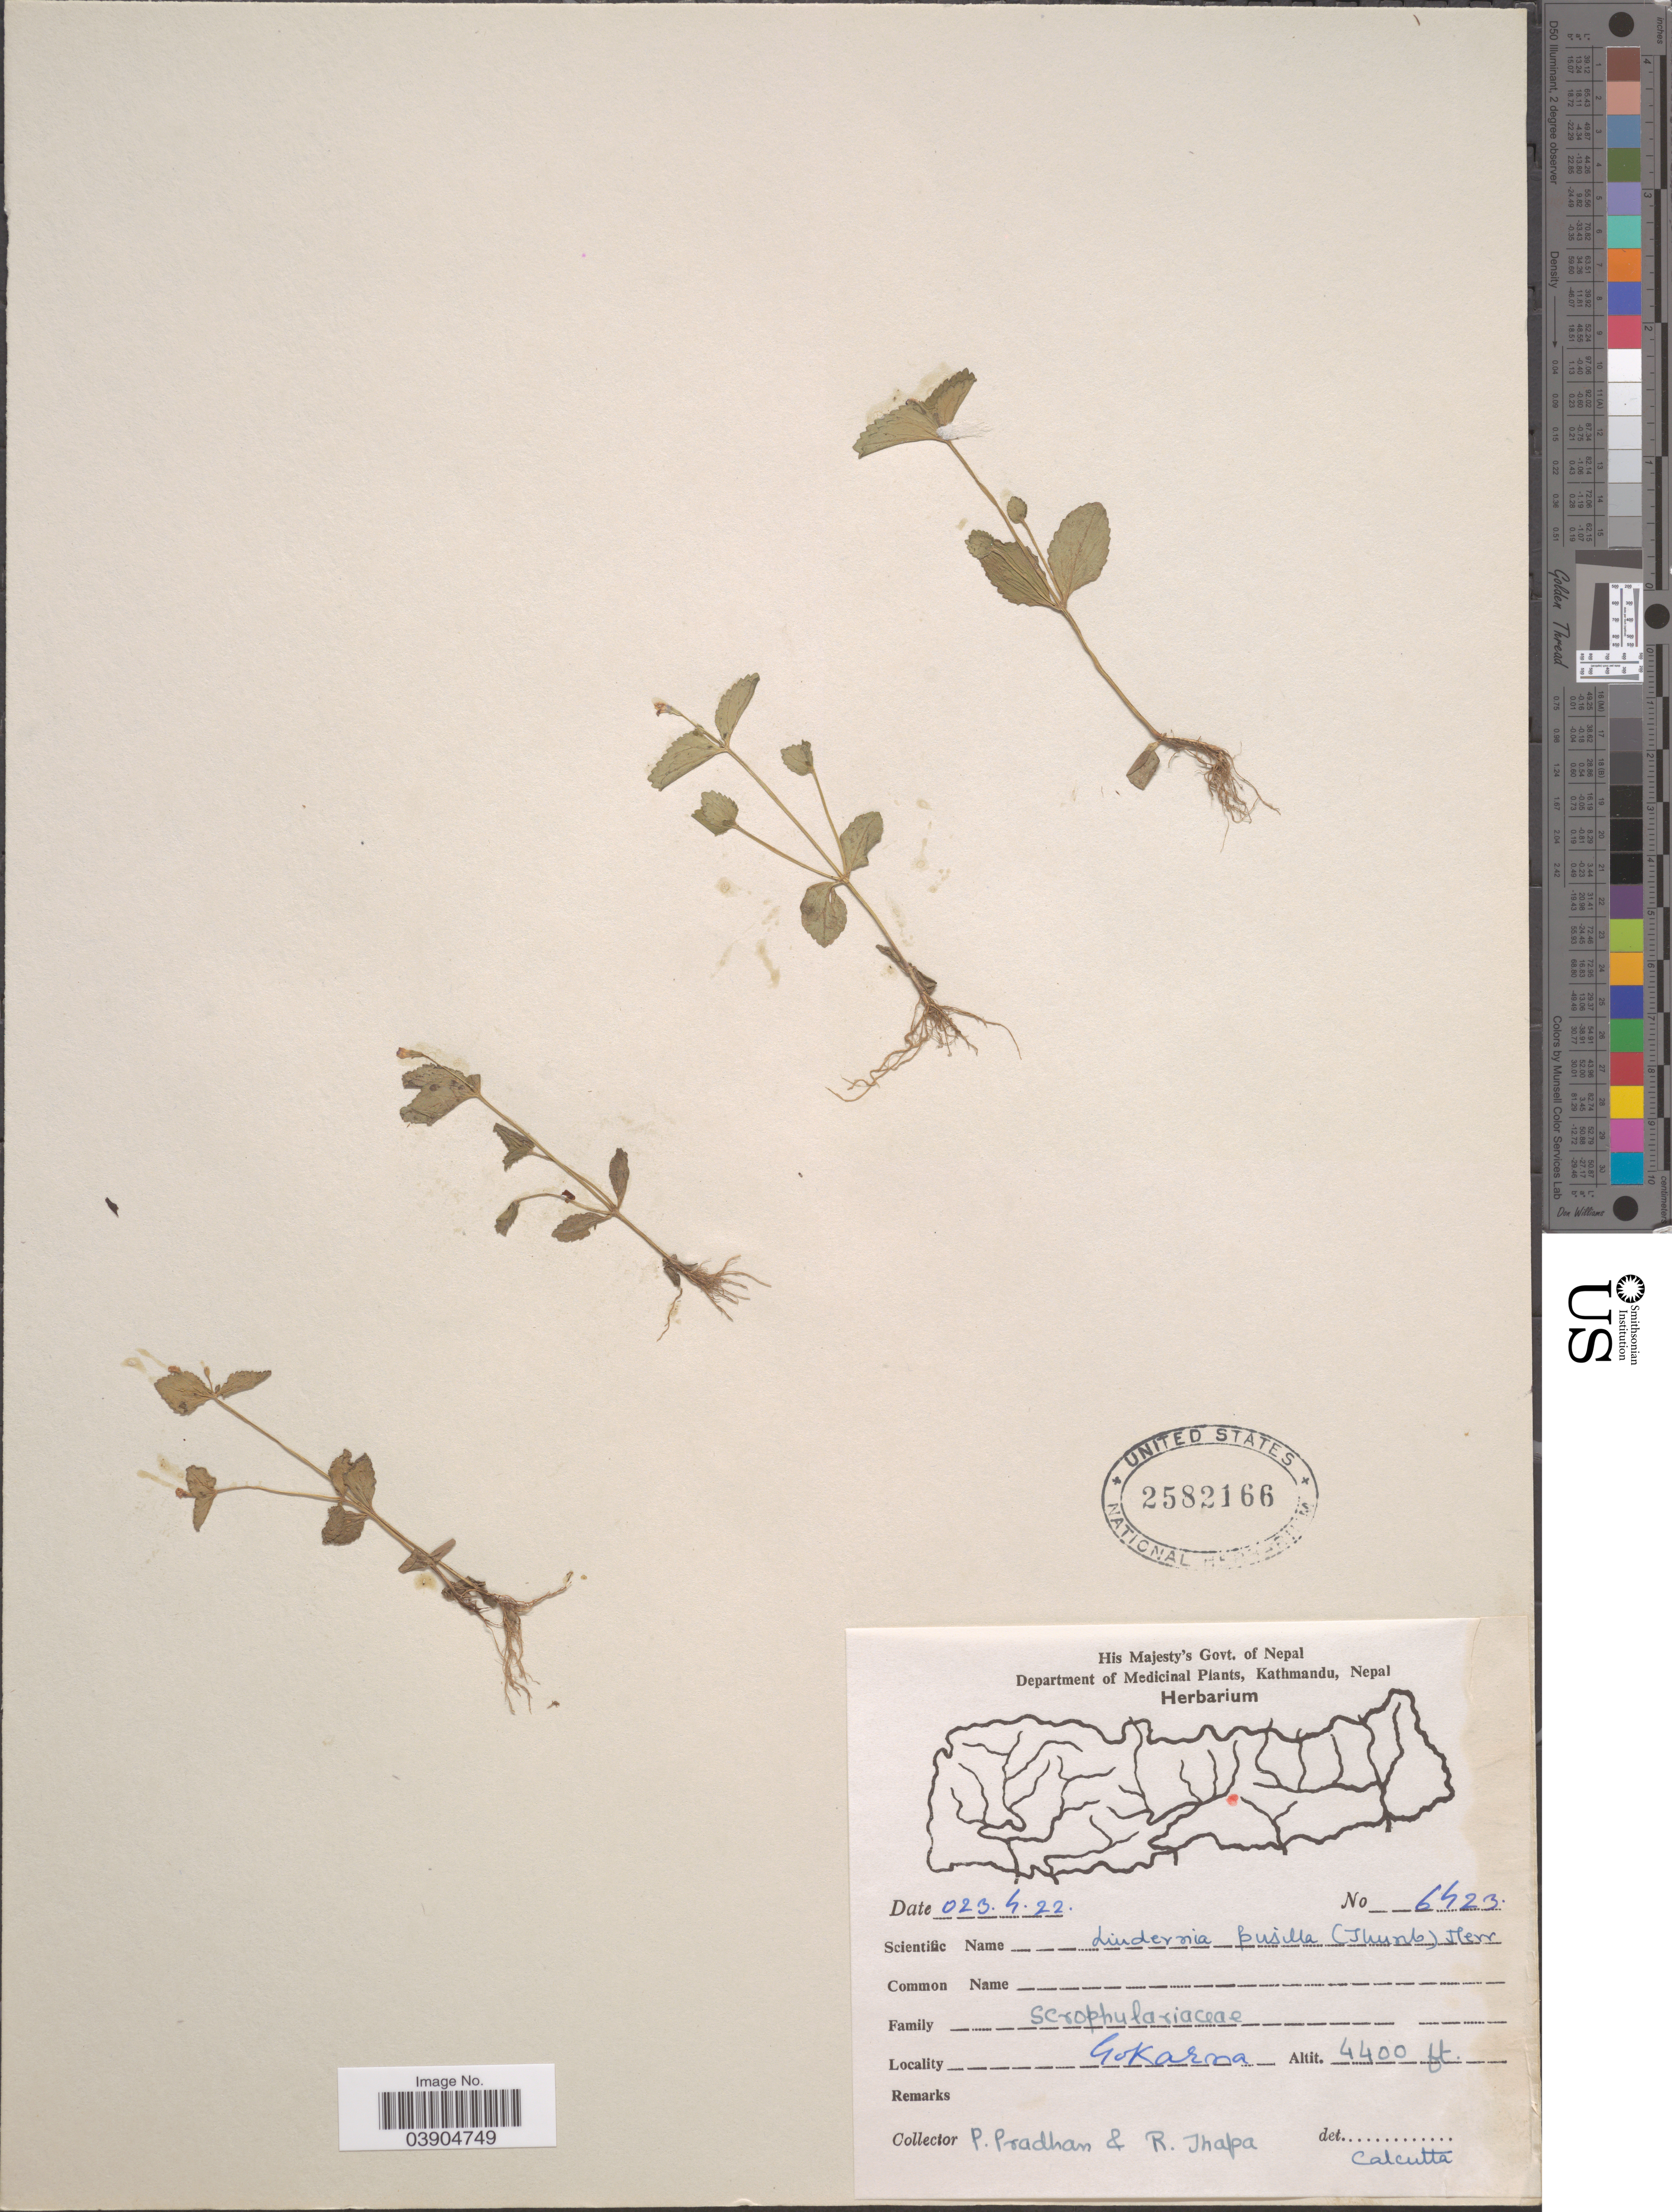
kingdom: Plantae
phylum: Tracheophyta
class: Magnoliopsida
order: Lamiales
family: Linderniaceae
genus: Lindernia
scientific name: Lindernia pusilla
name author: (Willd.) Bold.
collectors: P. Pradhan & R. Thapa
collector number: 6923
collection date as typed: Transcribed d/m/y: 23/9/22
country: Nepal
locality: Gokarna.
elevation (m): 1341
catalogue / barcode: US 2582166